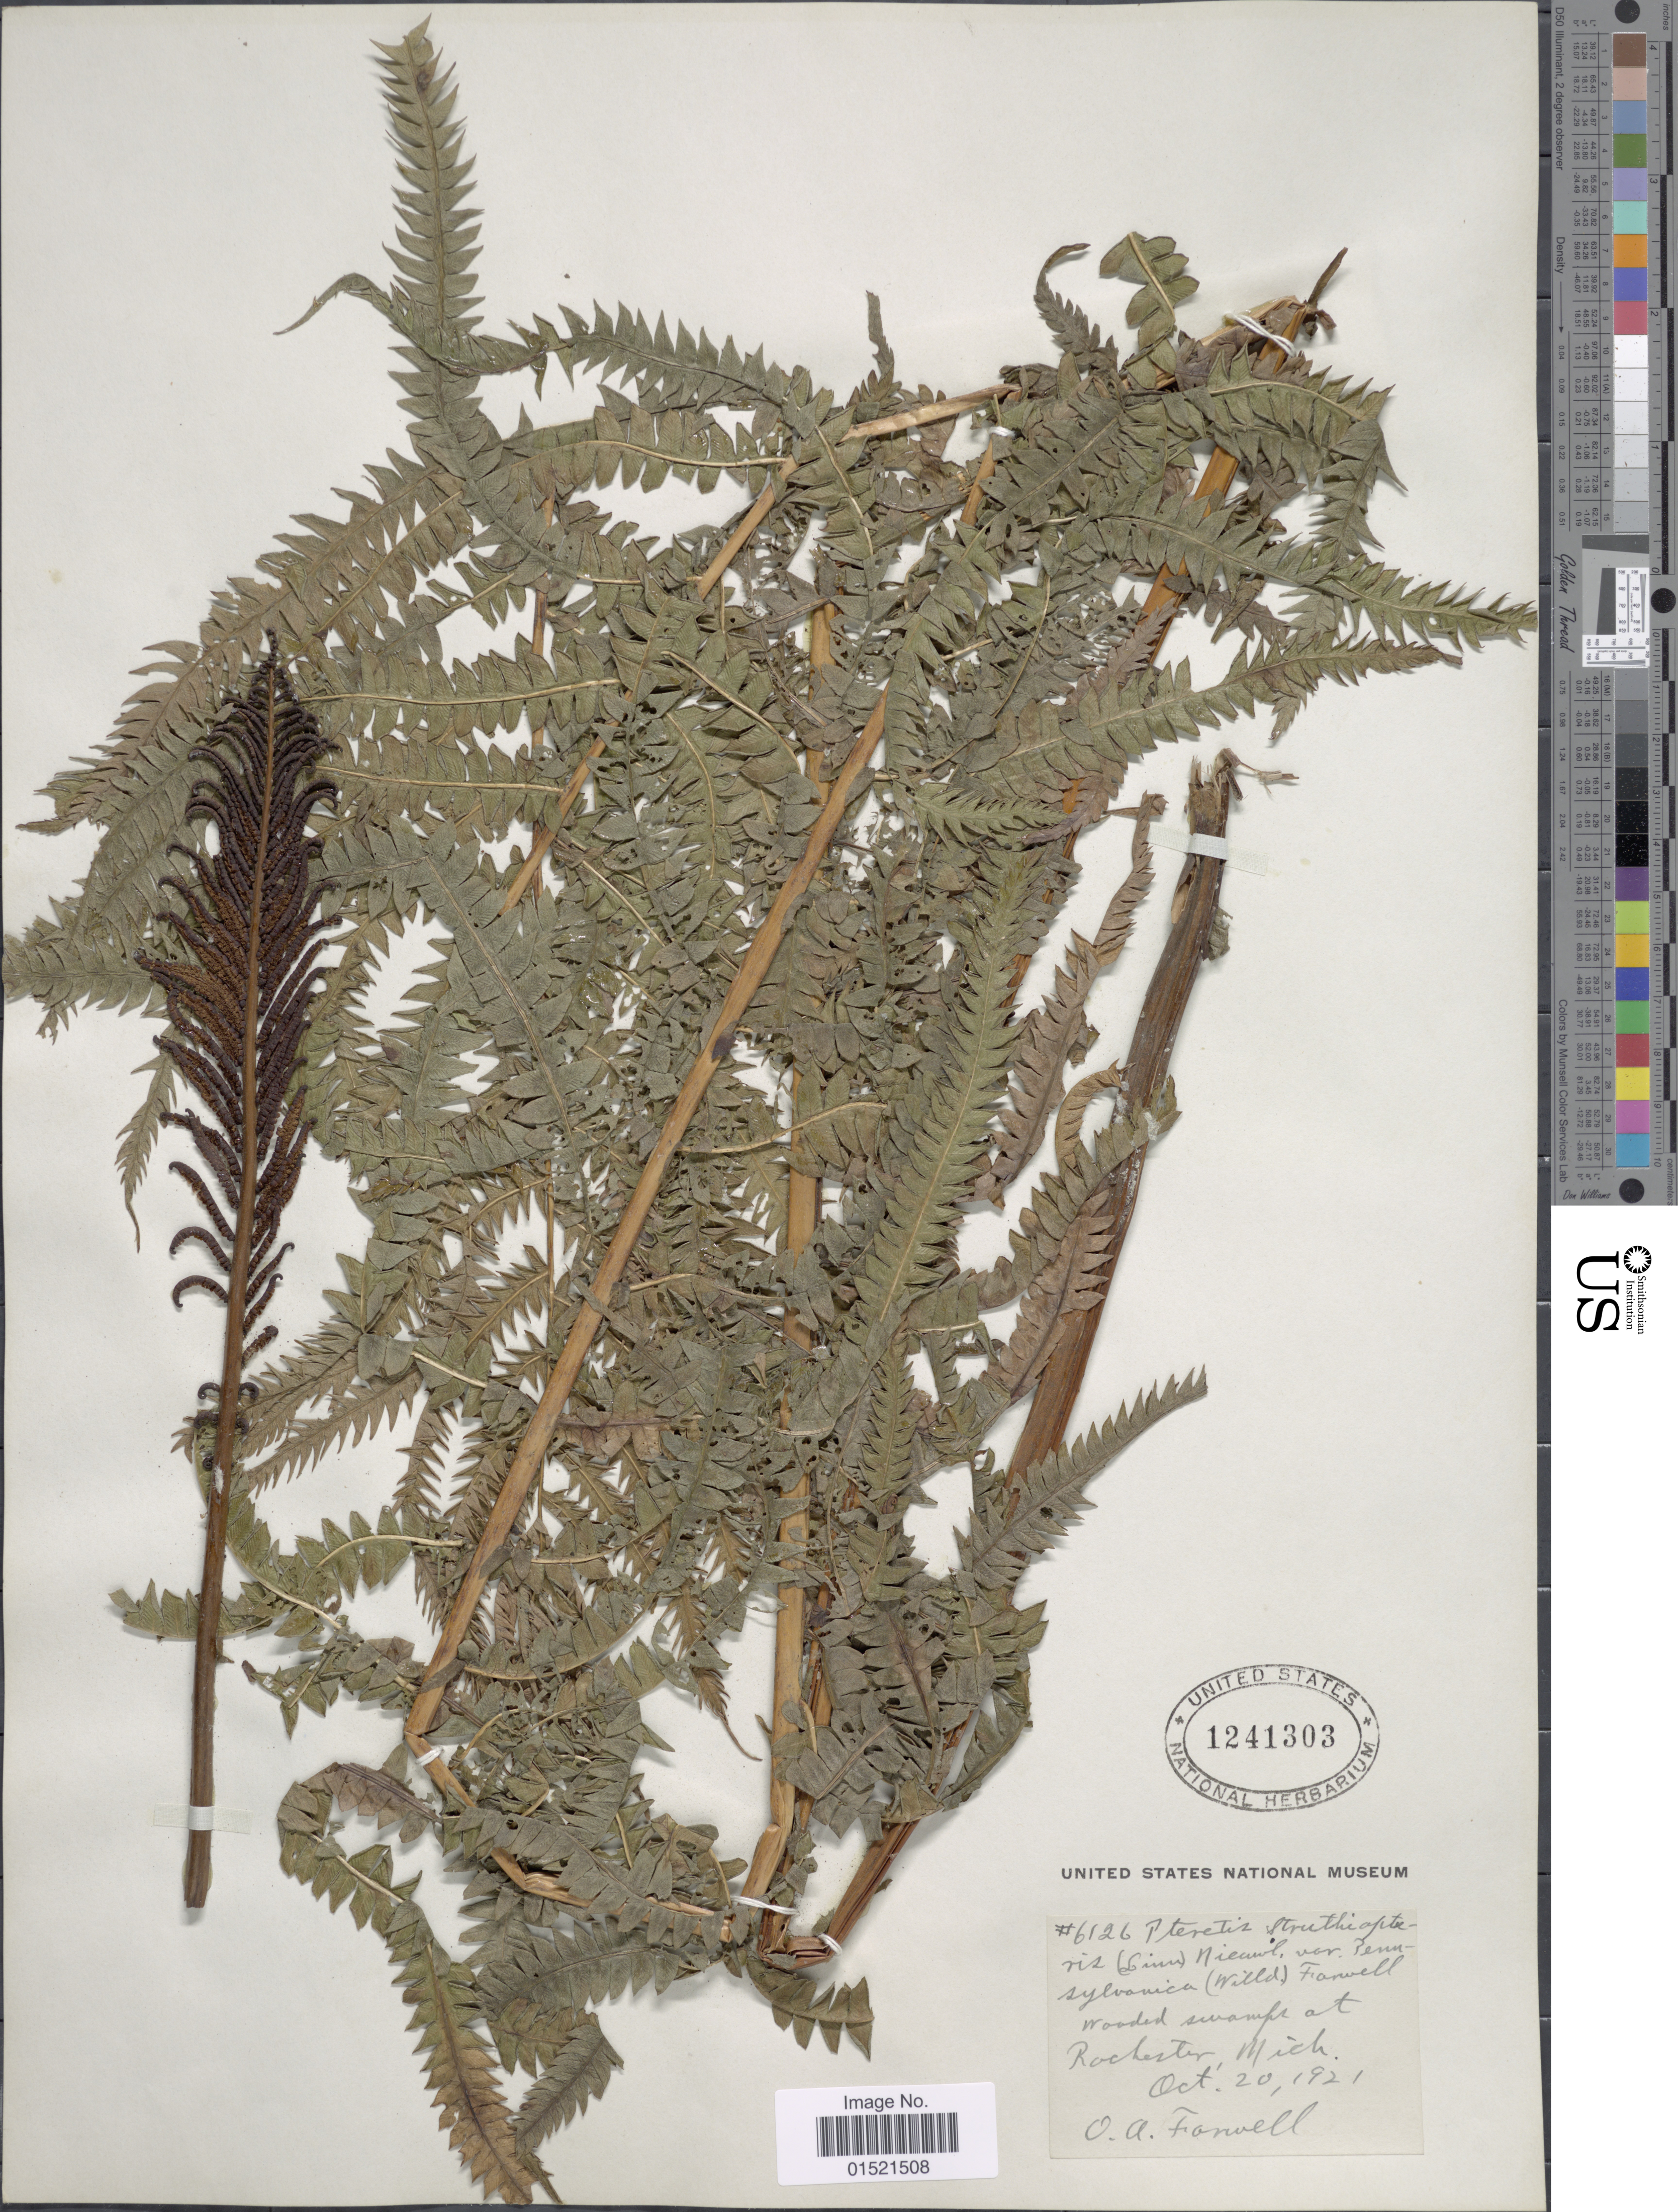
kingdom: Plantae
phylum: Tracheophyta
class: Polypodiopsida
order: Polypodiales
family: Onocleaceae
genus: Matteuccia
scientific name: Matteuccia struthiopteris var. pensylvanica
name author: (Willd.) C.V. Morton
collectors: O. Farwell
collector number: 6126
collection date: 1921-10-20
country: Mexico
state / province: Michoacán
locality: Wooded swamp at Rochester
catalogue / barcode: US 1241303